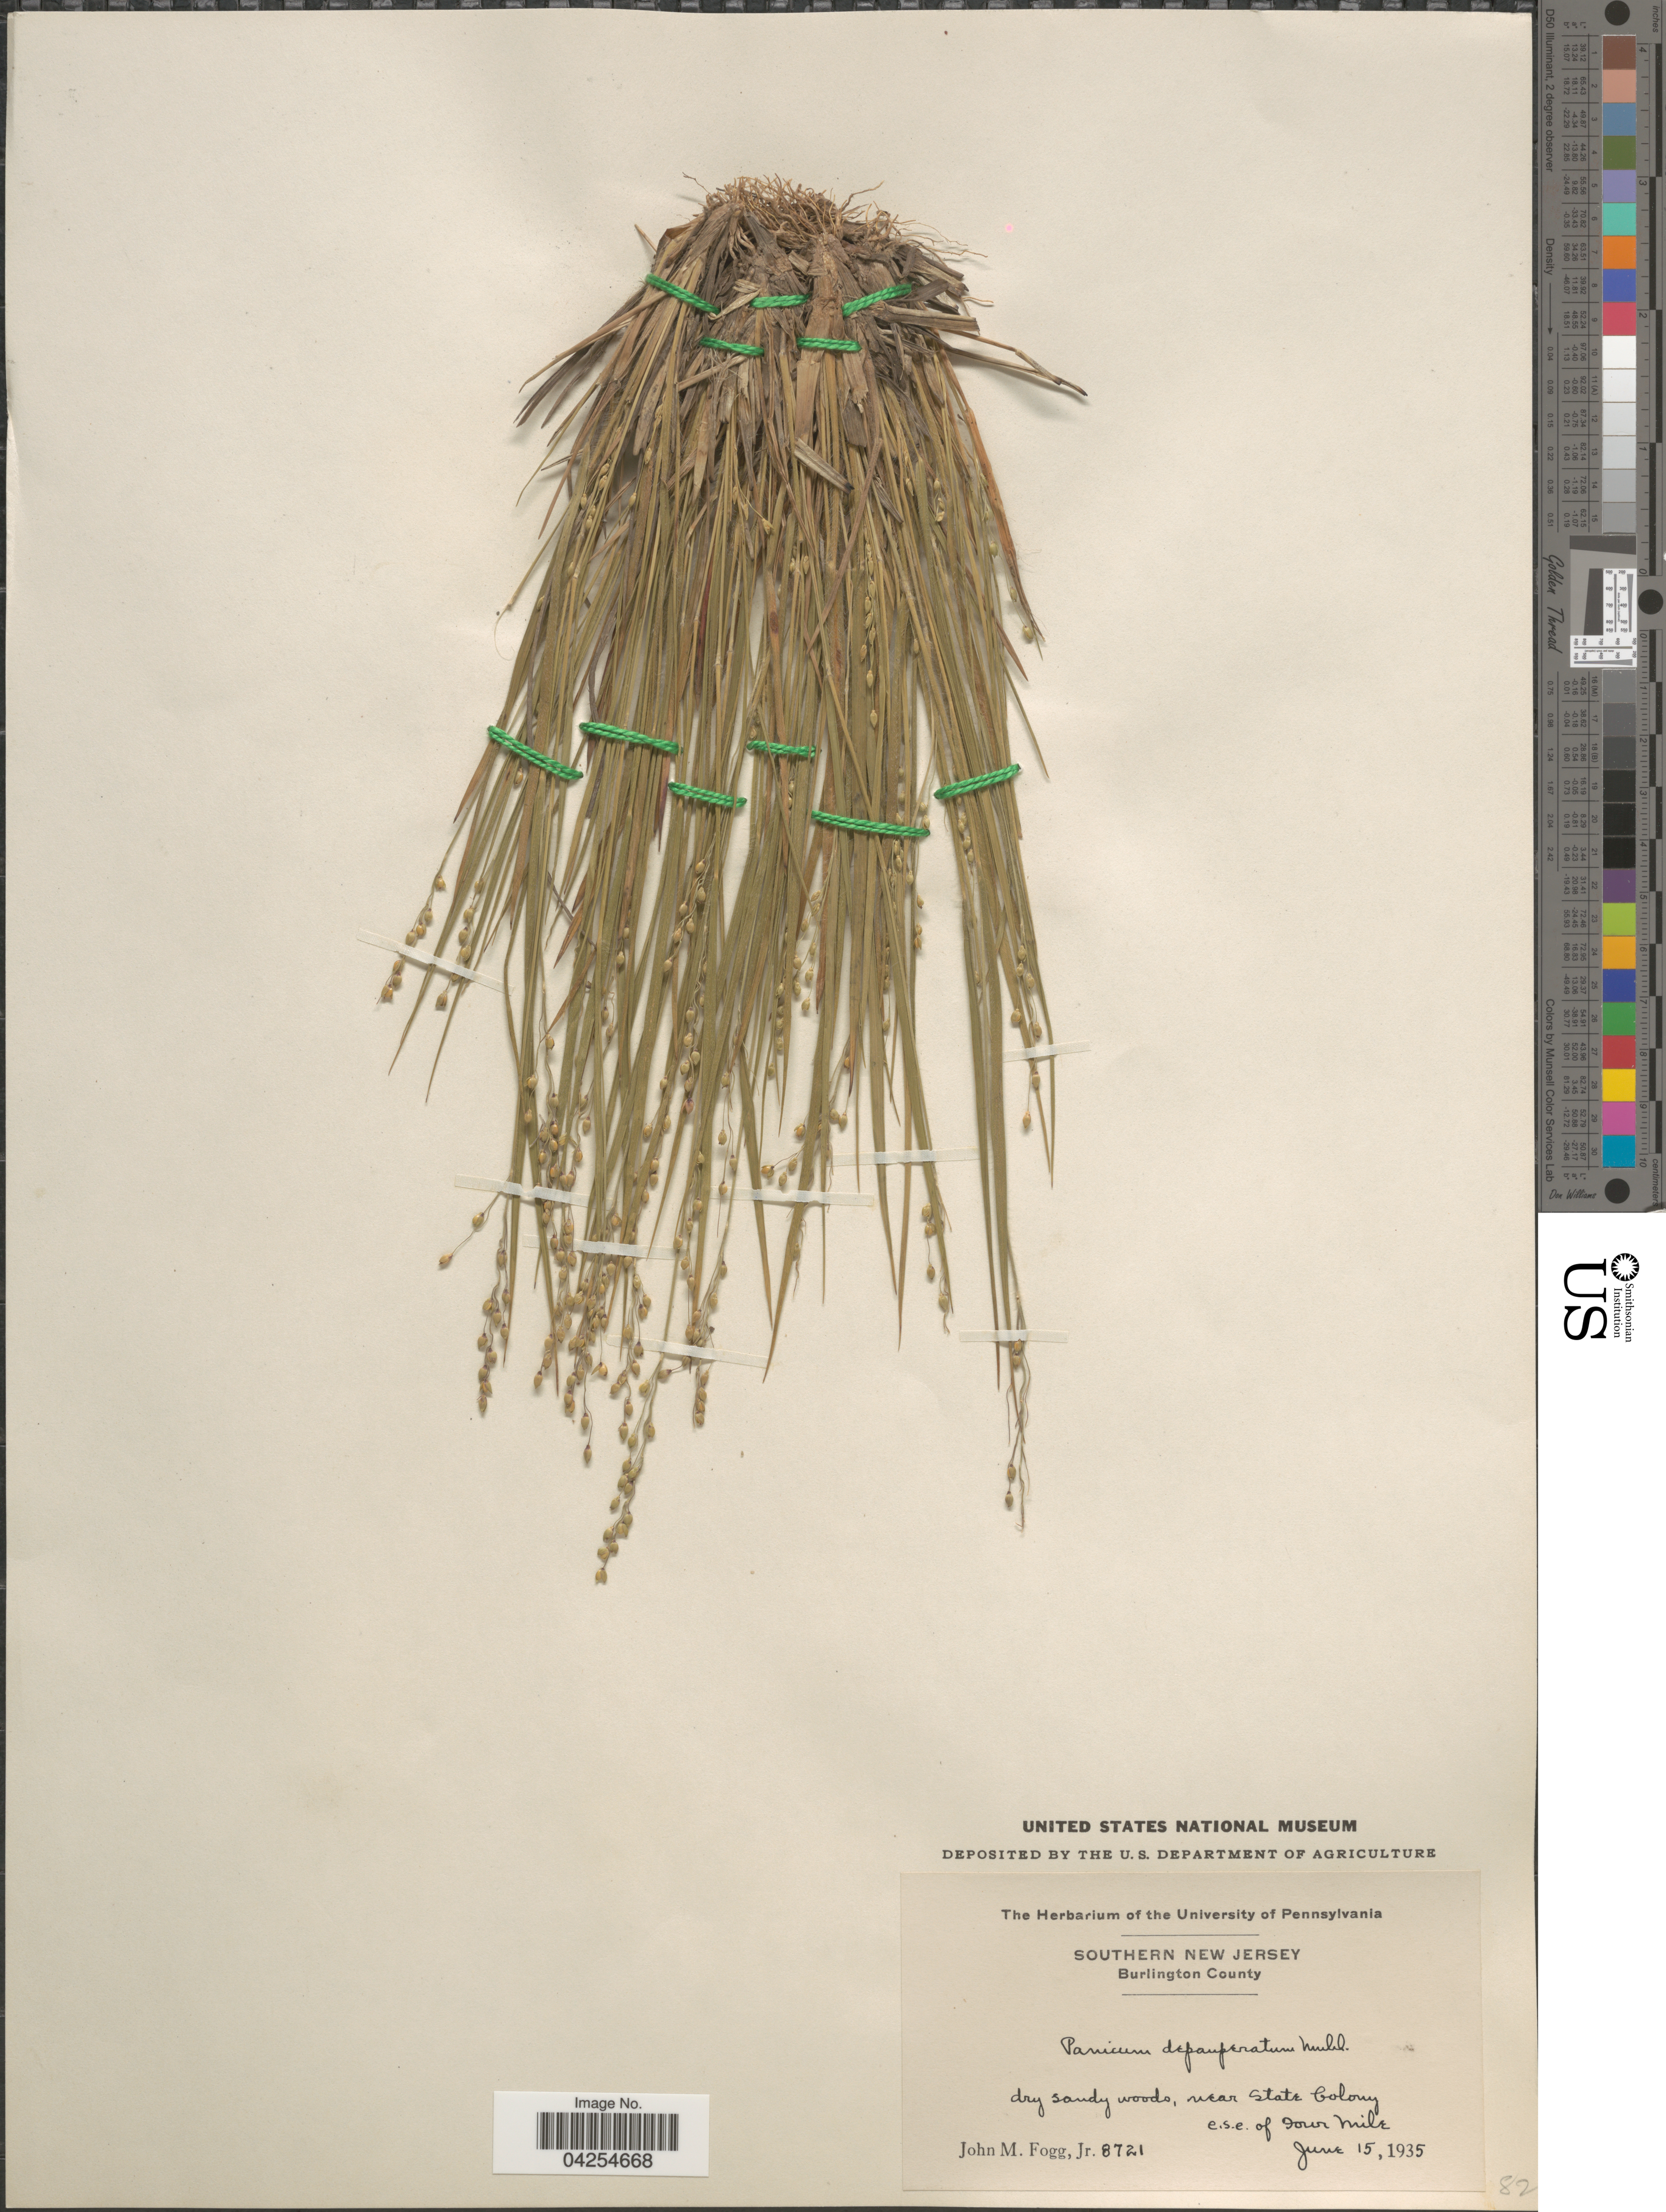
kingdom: Plantae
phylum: Tracheophyta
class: Liliopsida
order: Poales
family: Poaceae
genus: Dichanthelium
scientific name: Dichanthelium depauperatum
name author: (Muhl.) Gould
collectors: J. Fogg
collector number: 8721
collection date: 1935-06-15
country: United States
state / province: New Jersey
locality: Southern New Jersey. Burlington. Dry sandy woods, near State Colony e.s.e. of Four Mile.